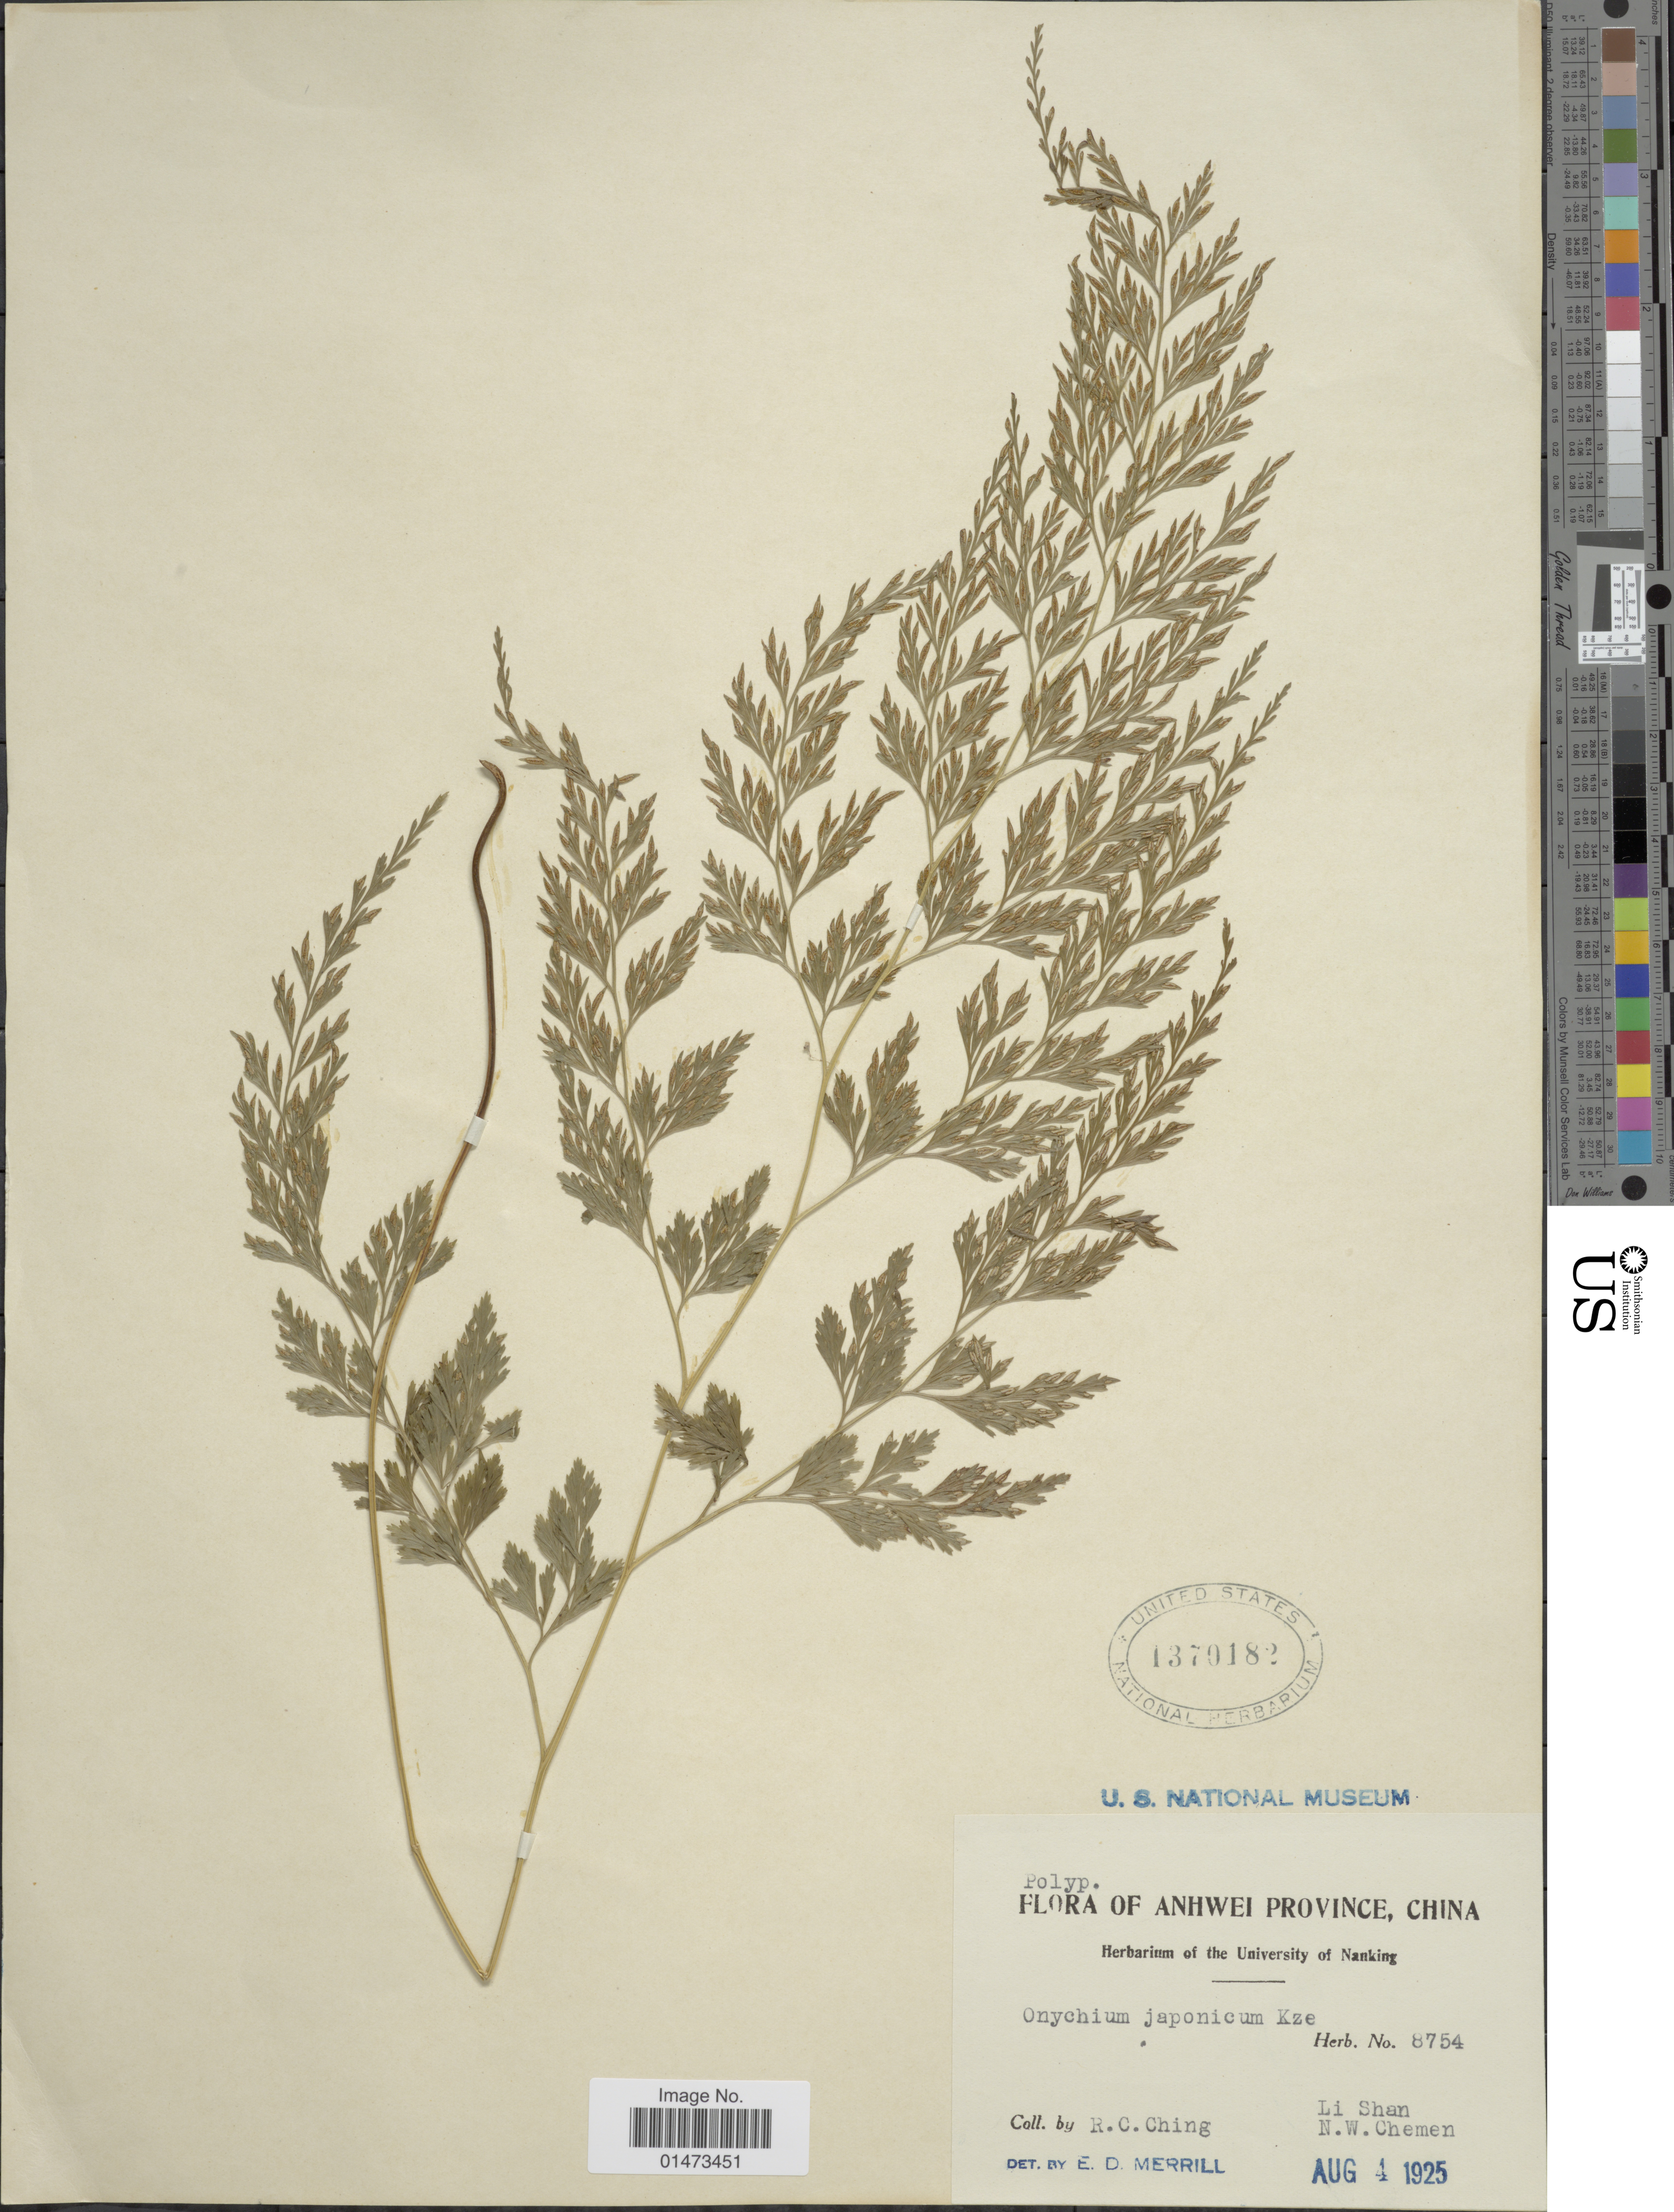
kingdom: Plantae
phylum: Tracheophyta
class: Polypodiopsida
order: Polypodiales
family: Pteridaceae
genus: Onychium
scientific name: Onychium japonicum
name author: (Thunb.) Kunze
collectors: R. C. Ching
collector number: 8754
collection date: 1925-08-04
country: China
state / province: Anhui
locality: Anhwei Province, Li Shan, N.W. Chemen.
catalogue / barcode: US 1370182